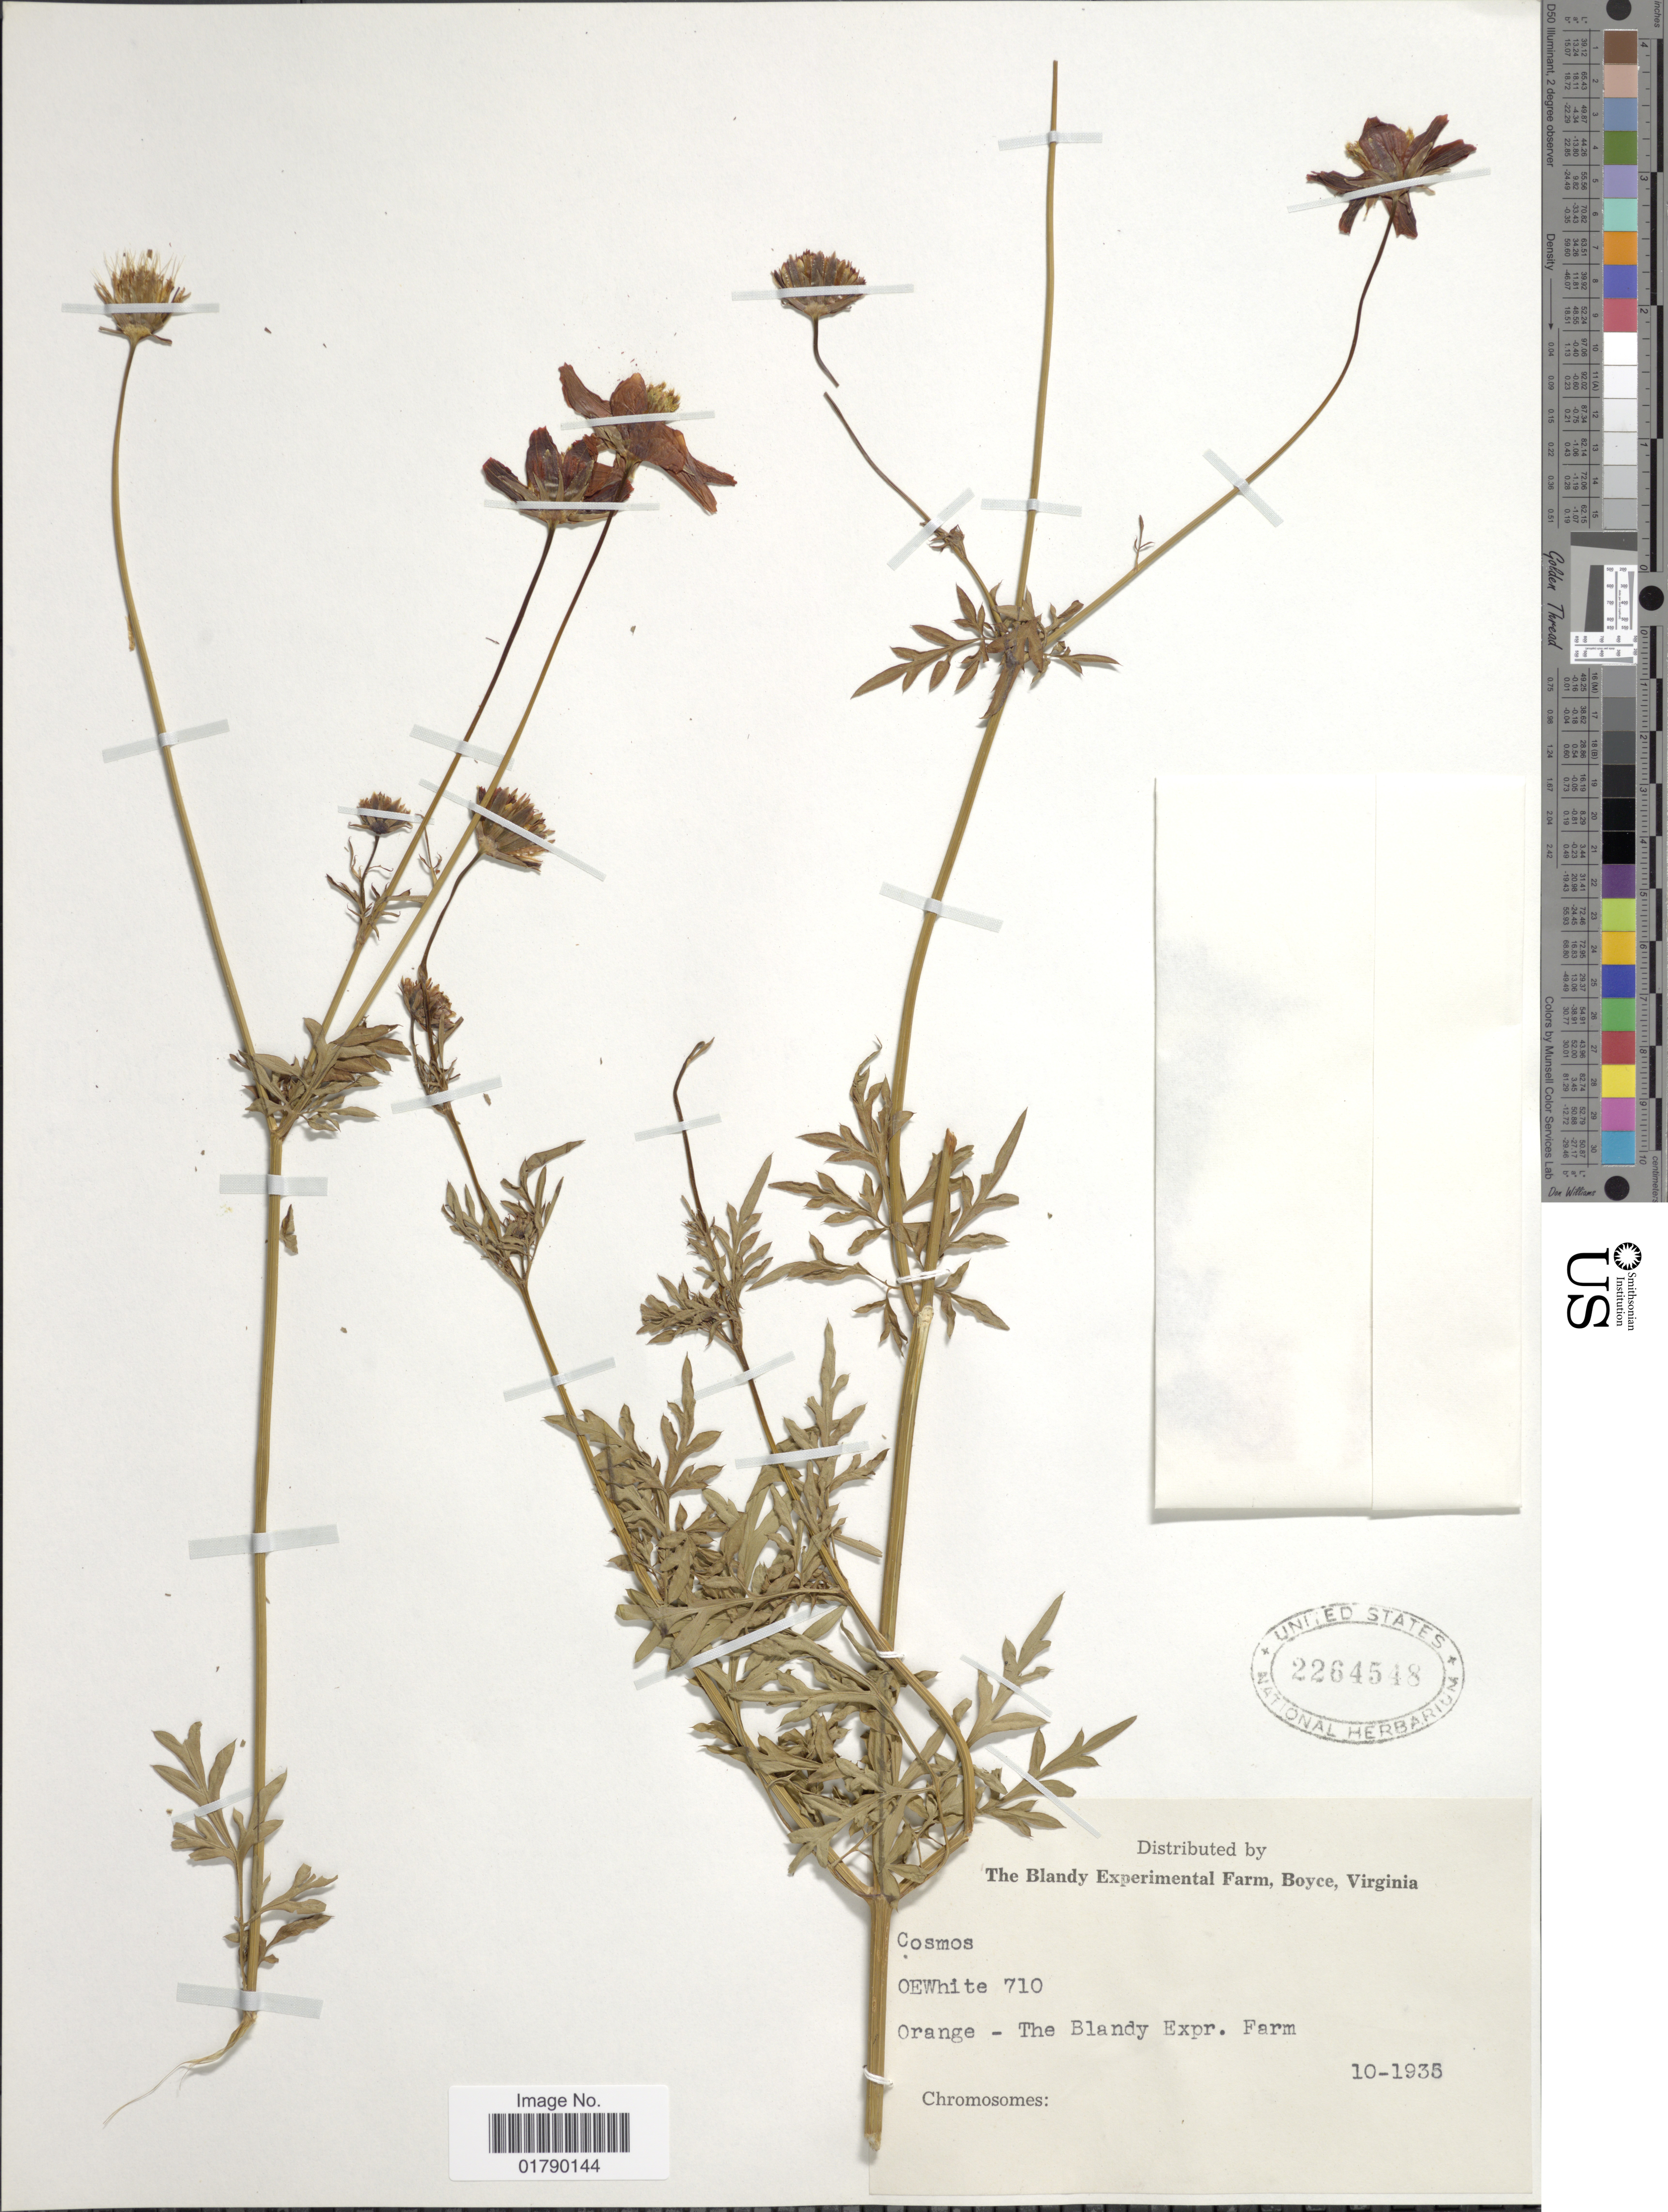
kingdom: Plantae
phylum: Tracheophyta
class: Magnoliopsida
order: Asterales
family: Asteraceae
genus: Cosmos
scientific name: Cosmos sp.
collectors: O. E. White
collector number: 710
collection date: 1935-10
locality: Orange - The Blandy Expr. Farm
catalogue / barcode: US 2264548